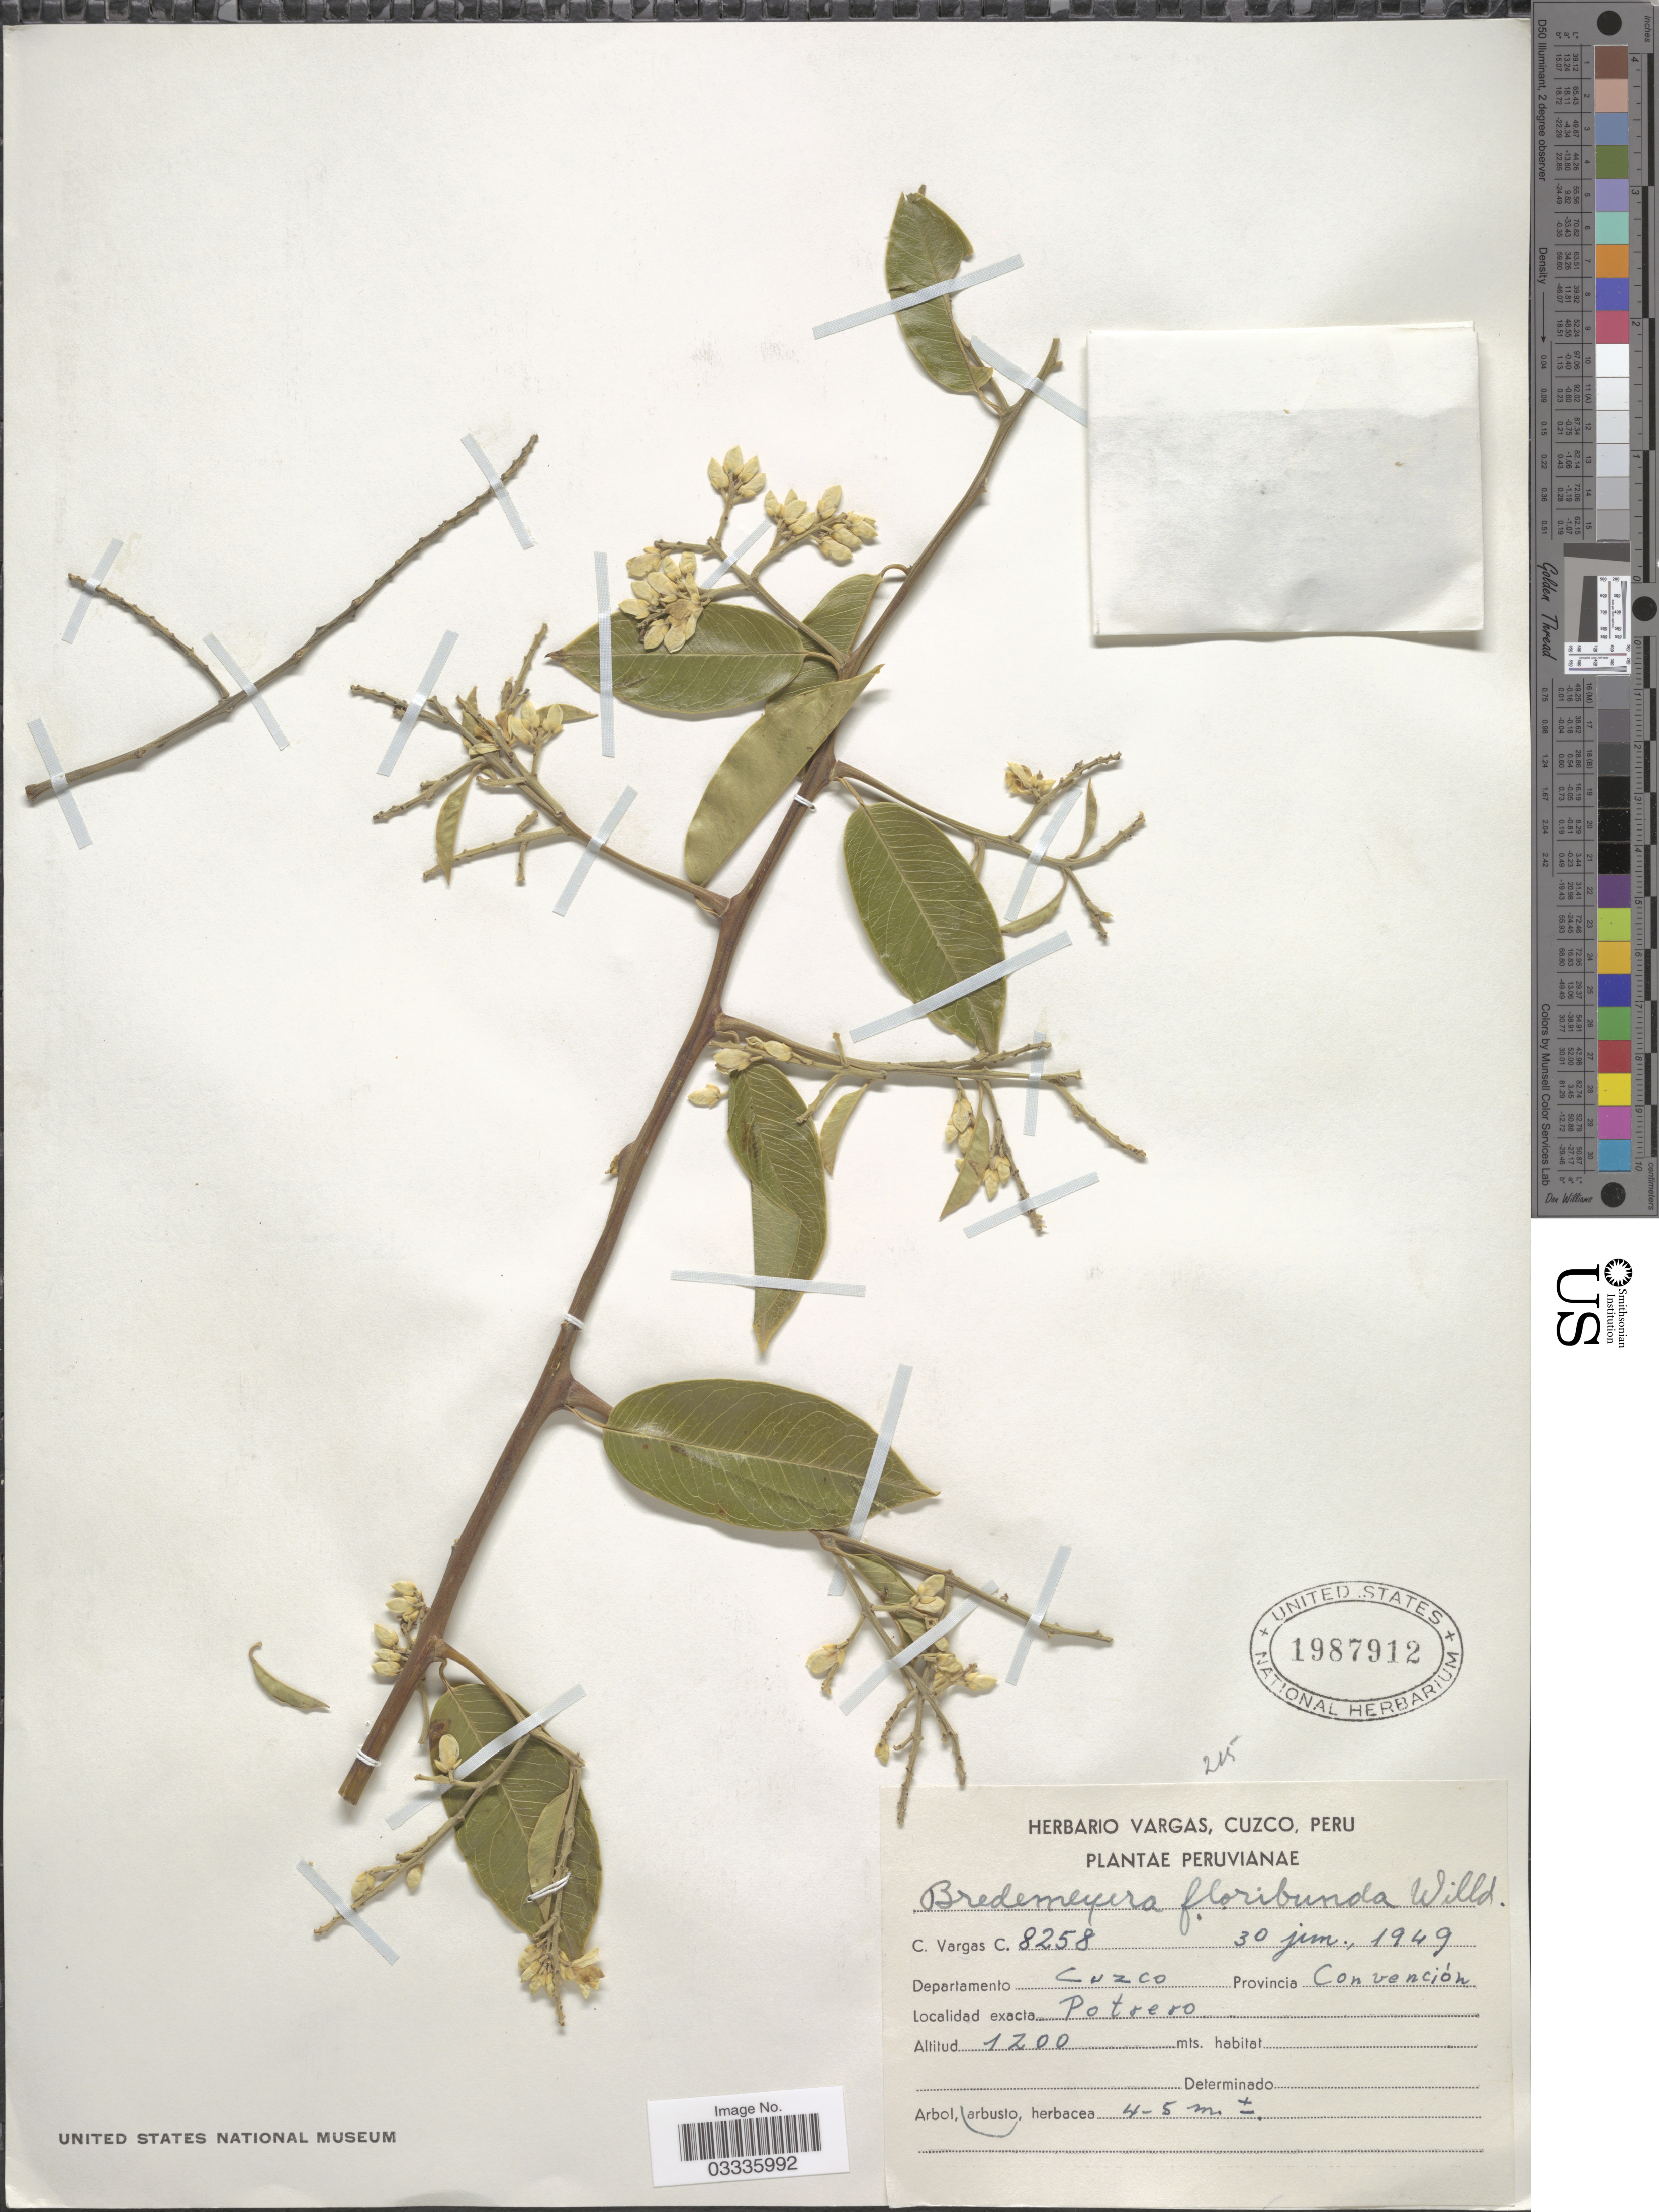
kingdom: Plantae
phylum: Tracheophyta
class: Magnoliopsida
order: Fabales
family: Polygalaceae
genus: Bredemeyera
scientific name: Bredemeyera floribunda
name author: Willd.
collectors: C. Vargas Calderón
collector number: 8258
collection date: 1949-06-30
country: Peru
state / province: Cusco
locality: Departamento Cuzco. Provincia Convención. Potrero.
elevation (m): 1200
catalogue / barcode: US 1987912